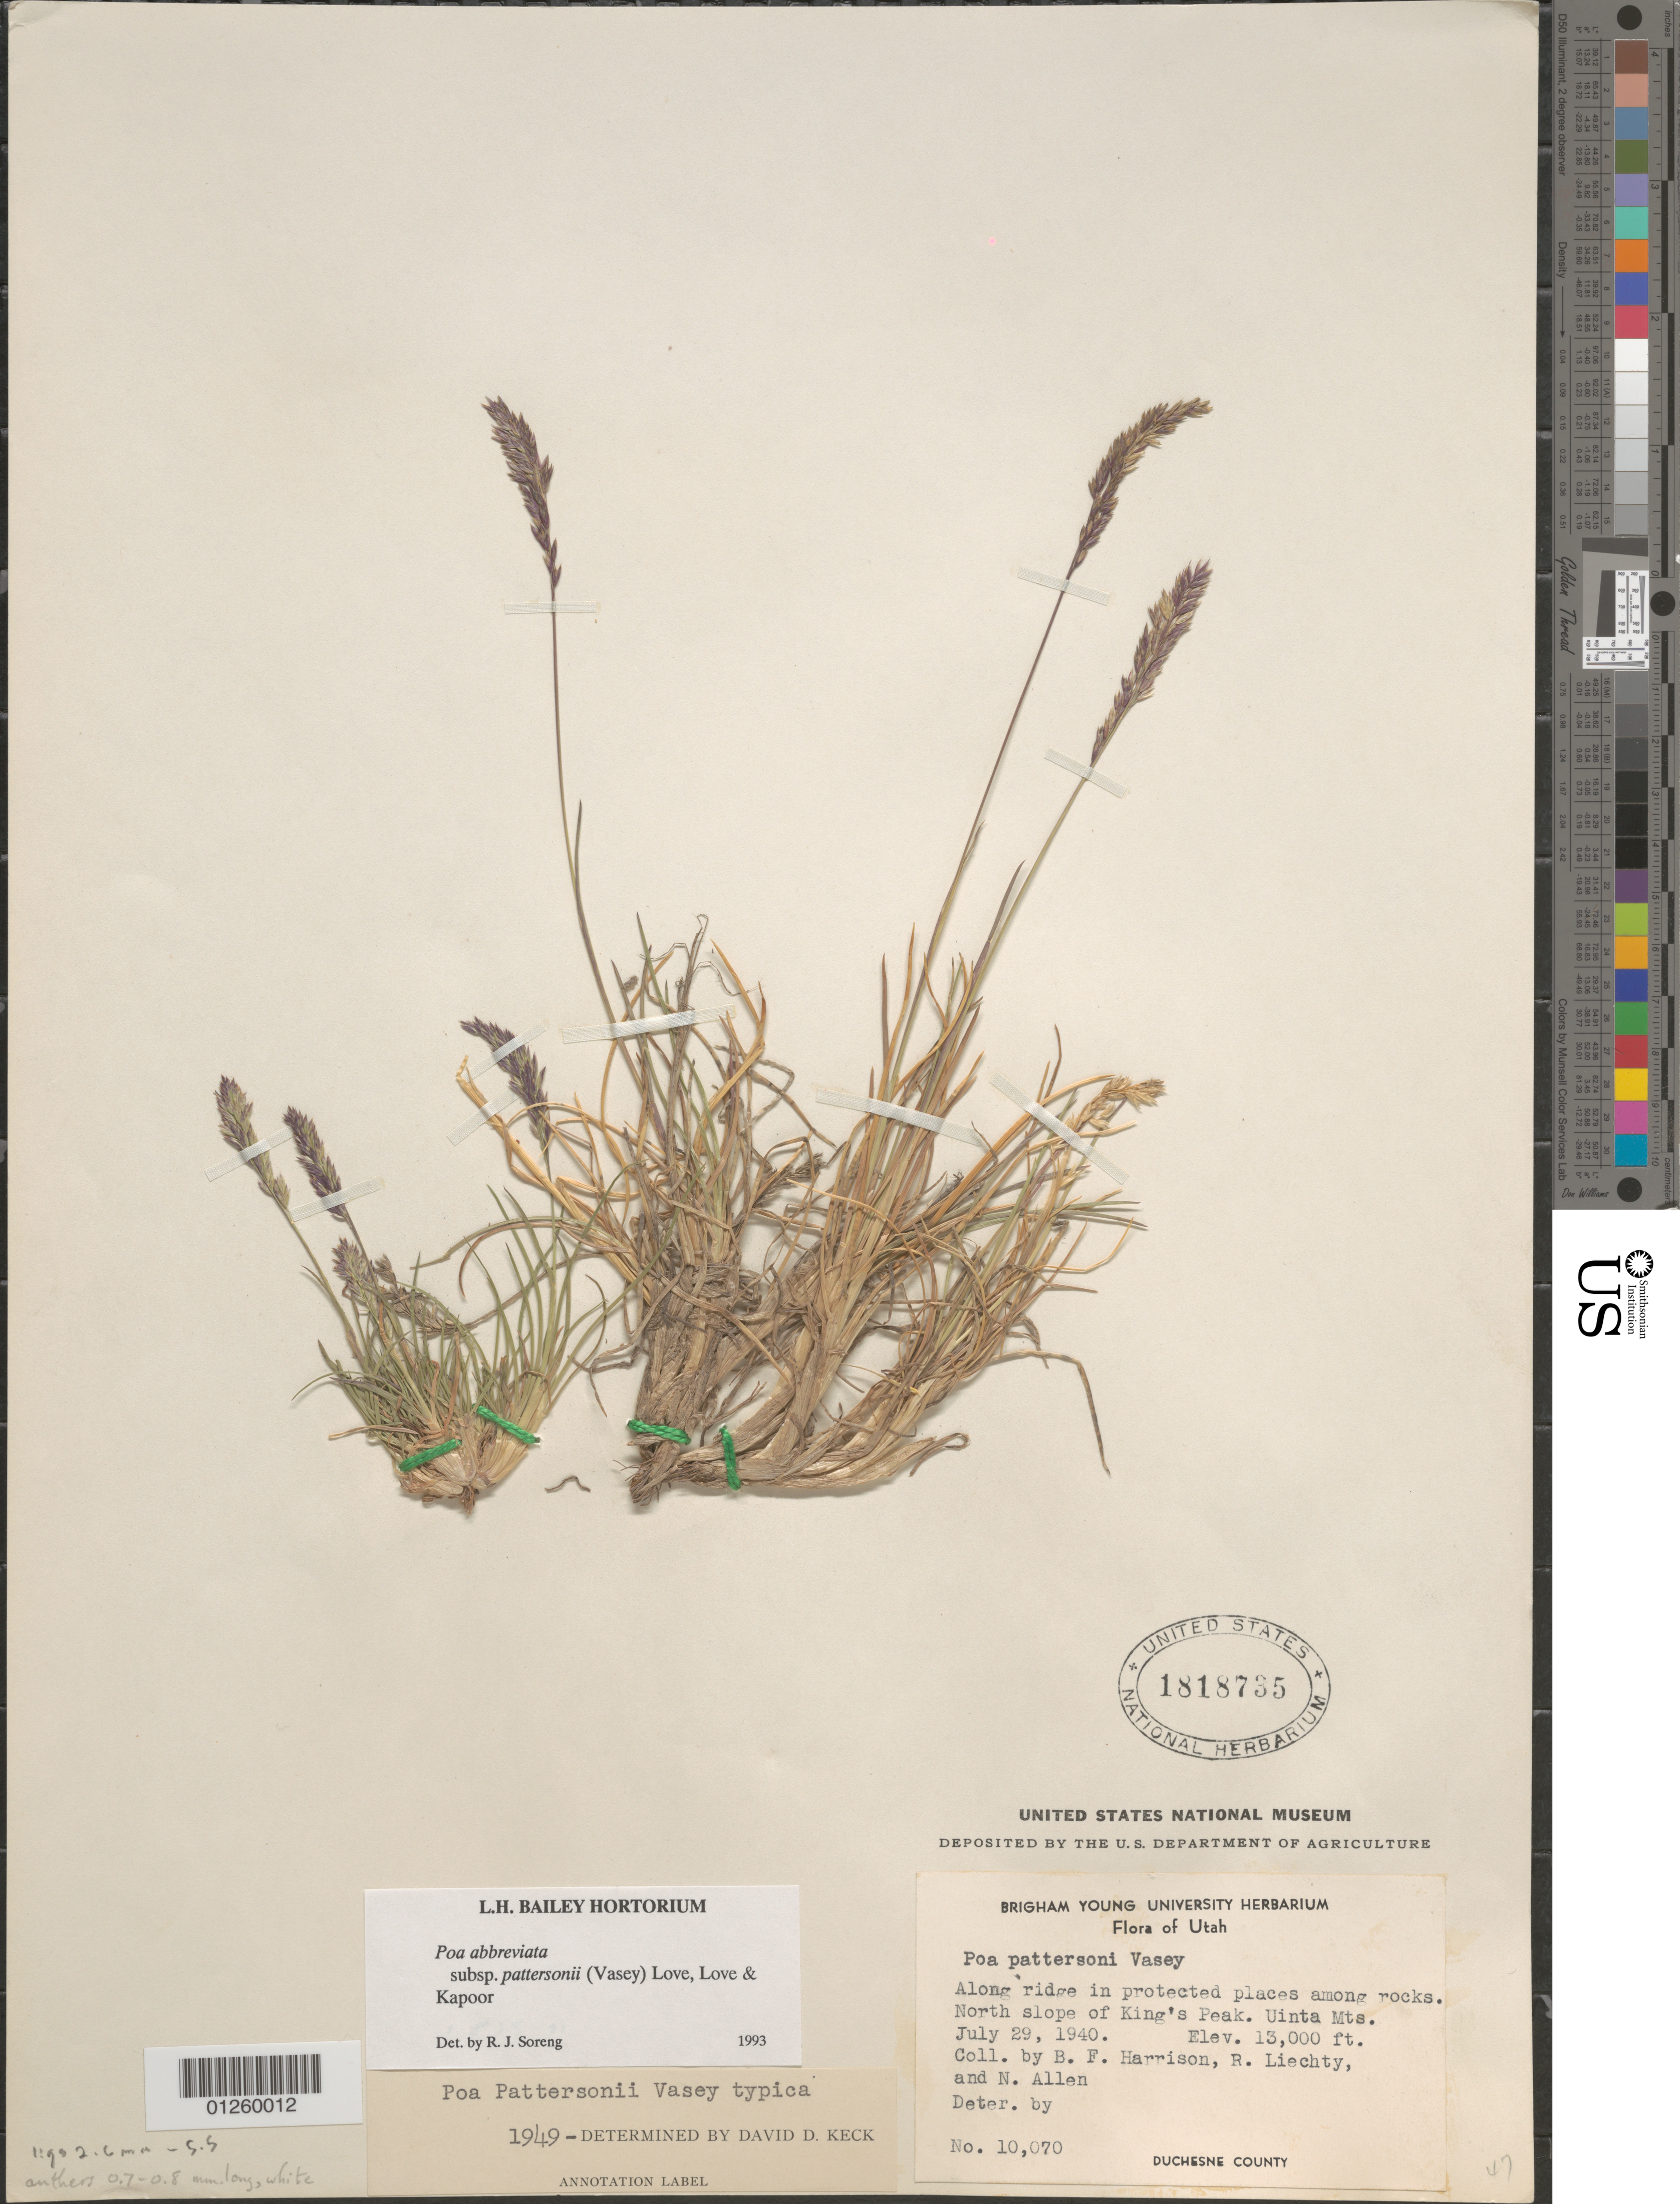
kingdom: Plantae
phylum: Tracheophyta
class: Liliopsida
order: Poales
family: Poaceae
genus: Poa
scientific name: Poa abbreviata subsp. pattersonii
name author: (Vasey) Á. Löve et al.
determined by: Soreng, Robert J., Research Associate (BOT), Smithsonian Institution - National Museum of Natural History (UNITED STATES)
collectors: B. F. Harrison, R. Liechty & N. Allen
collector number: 10,070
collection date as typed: July 29, 1940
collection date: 1940-07-29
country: United States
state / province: Utah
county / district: Duchesne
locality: North slopes of King's Peak. Uinta Mts.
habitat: Along ridge in protected places among rocks.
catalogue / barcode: US 1818735